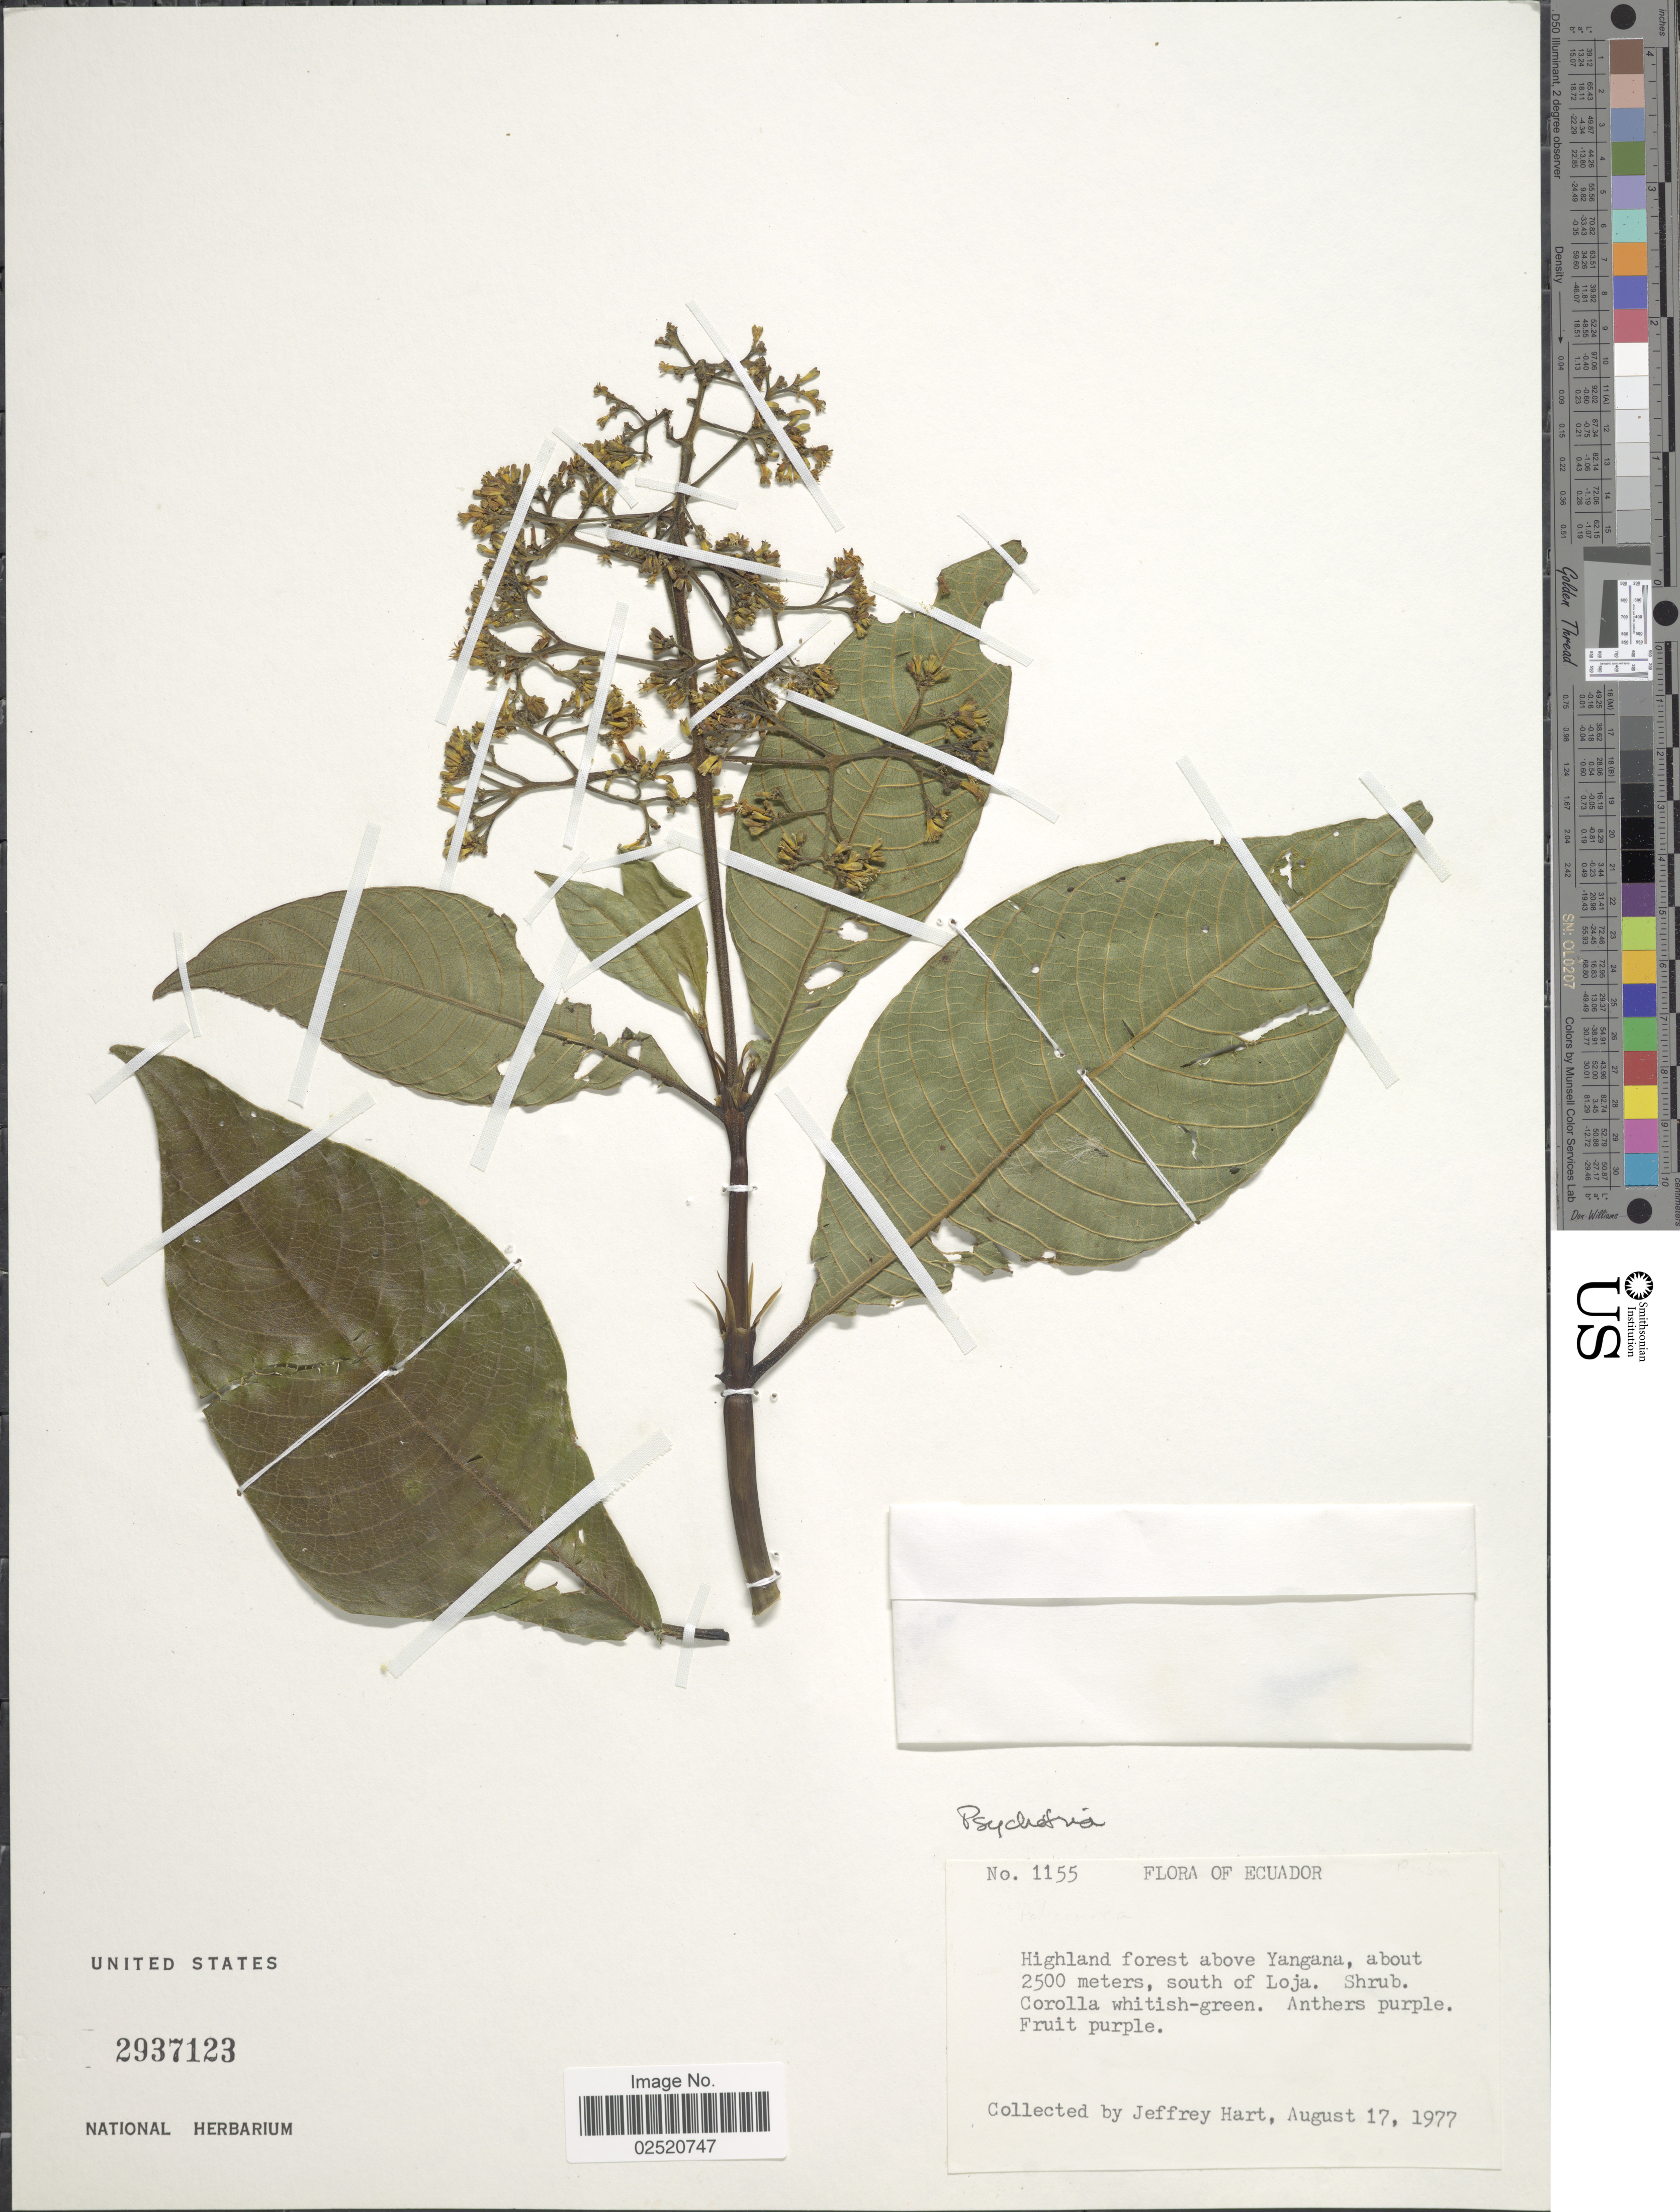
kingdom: Plantae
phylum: Tracheophyta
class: Magnoliopsida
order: Gentianales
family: Rubiaceae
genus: Psychotria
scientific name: Psychotria sp.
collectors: J. A. Hart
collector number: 1155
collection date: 1977-08-17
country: Ecuador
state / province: Loja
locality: Above Yangana, south of Loja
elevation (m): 2500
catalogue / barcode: US 2937123